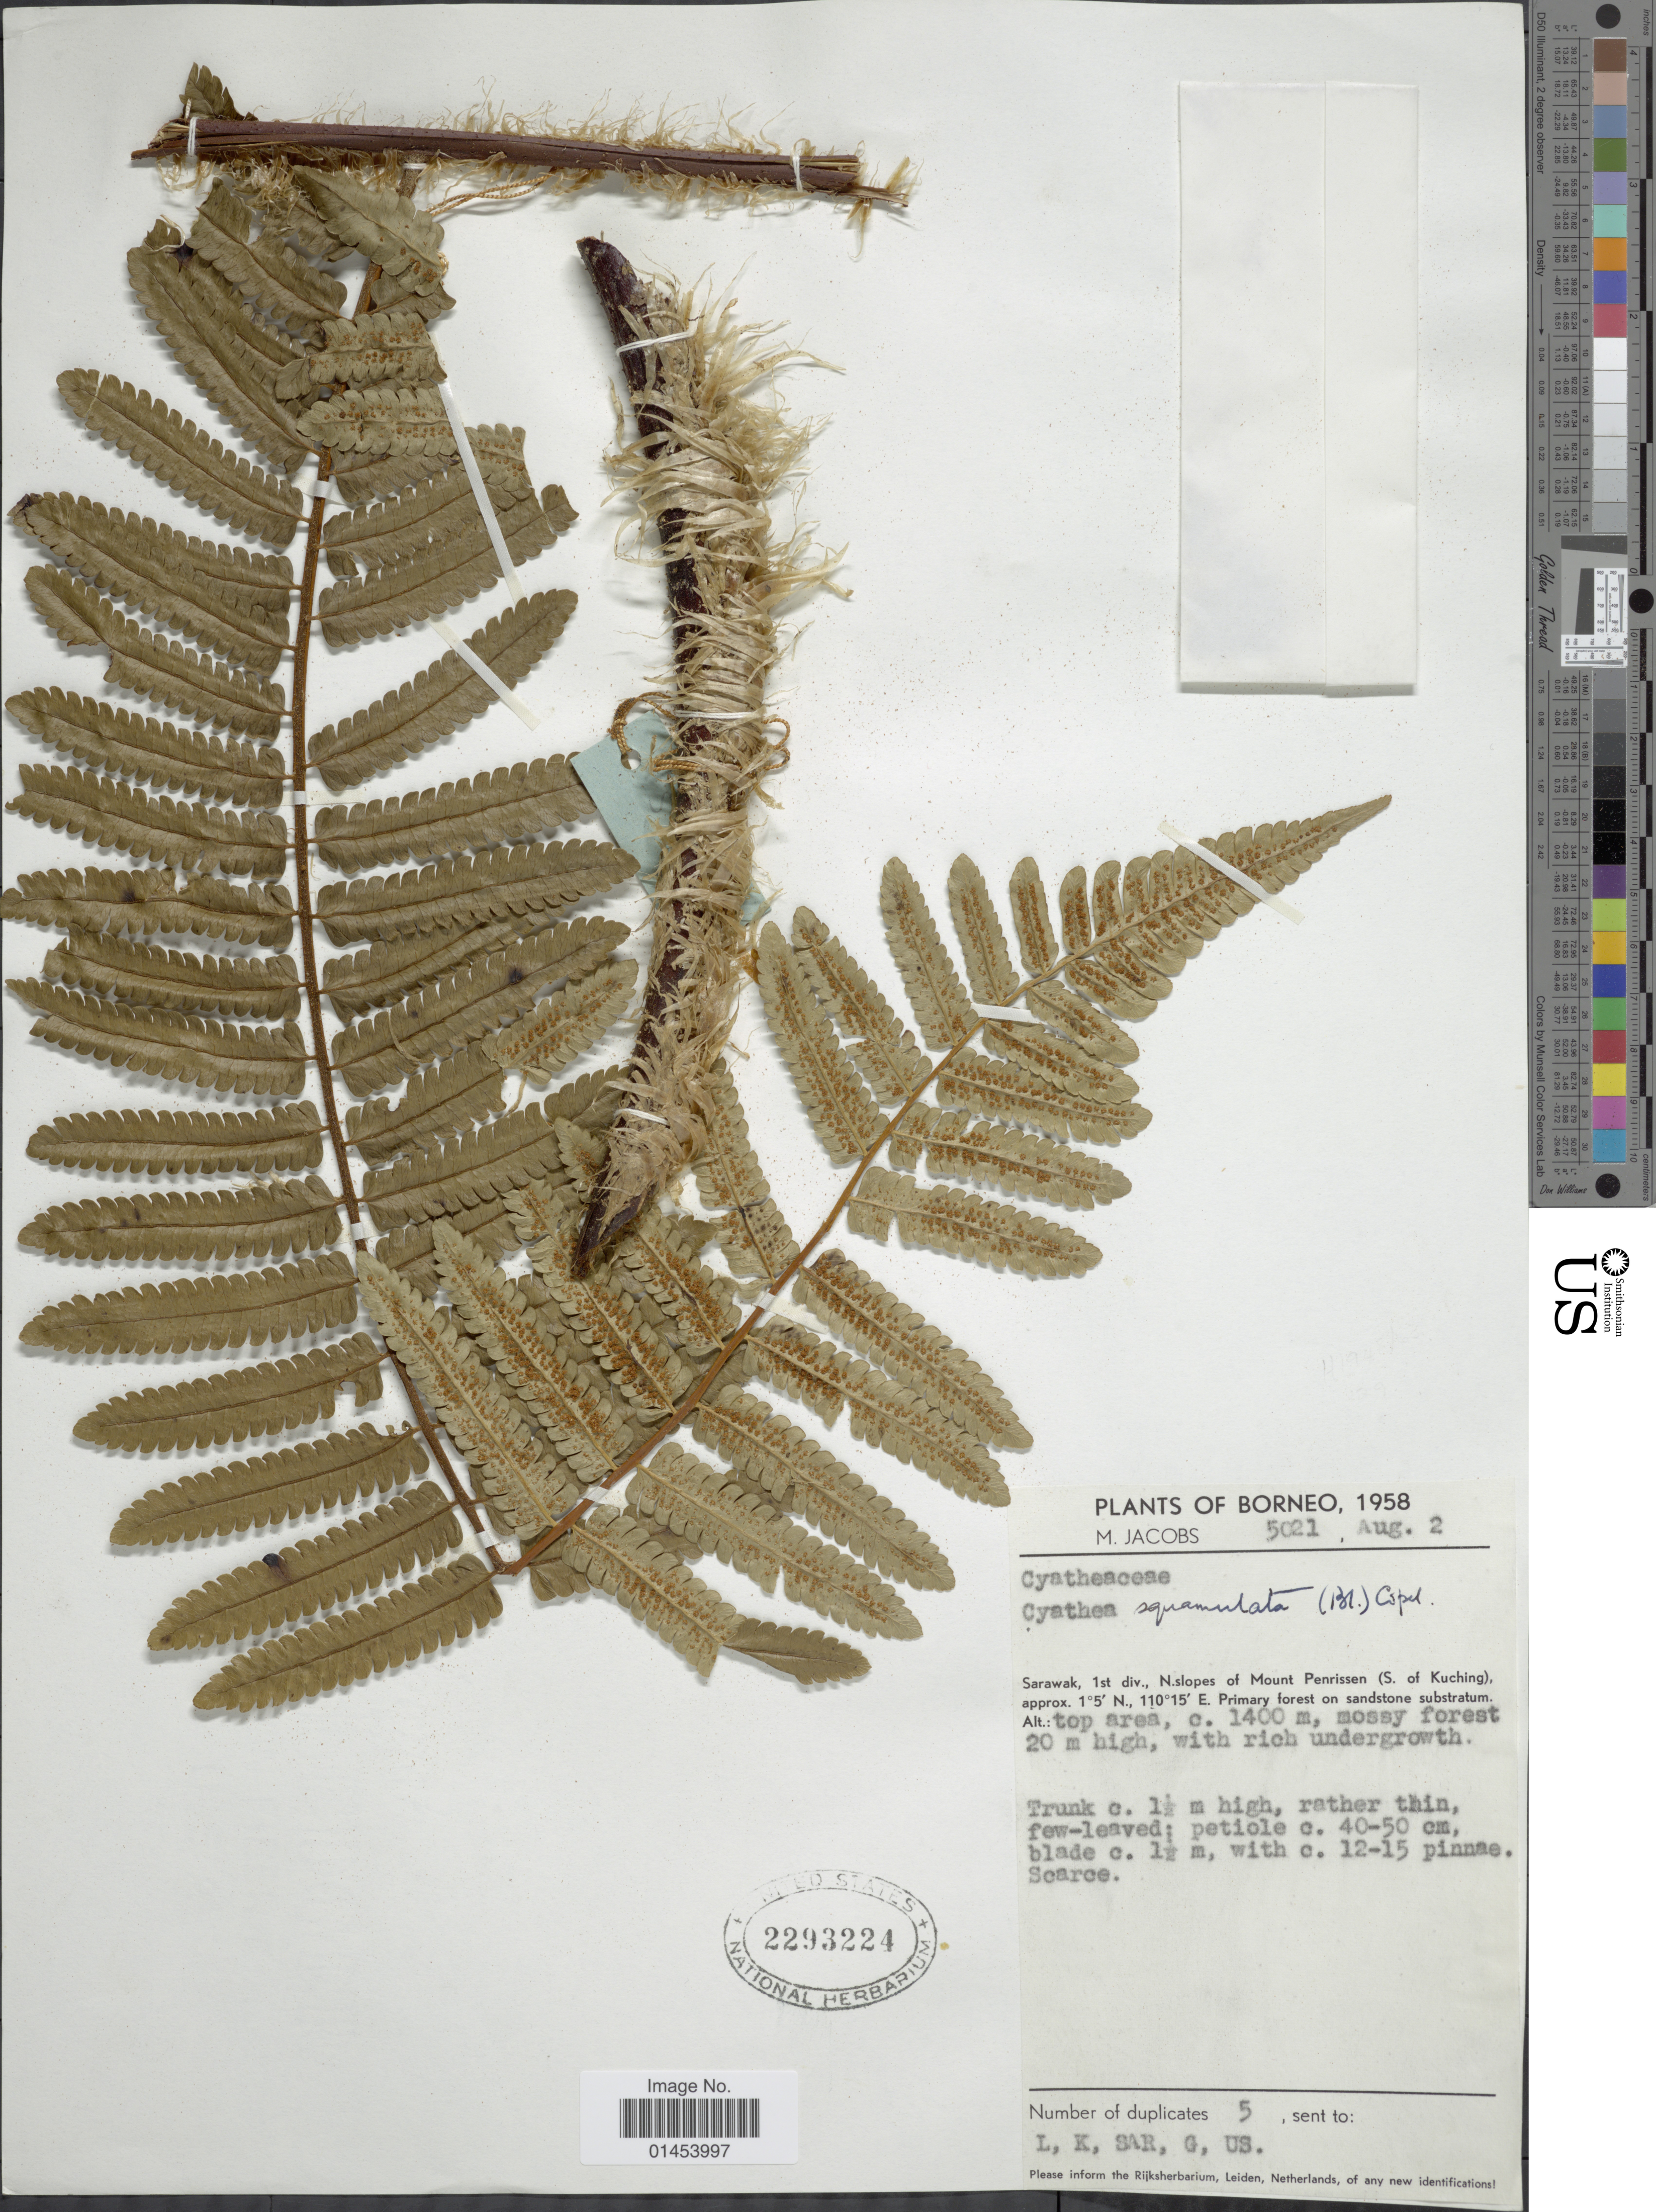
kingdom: Plantae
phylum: Tracheophyta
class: Polypodiopsida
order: Cyatheales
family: Cyatheaceae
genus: Cyathea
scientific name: Cyathea squamulata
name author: (Blume) Copel.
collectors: M. Jacobs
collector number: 5021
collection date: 1958-08-02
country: Malaysia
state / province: Sarawak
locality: Borneo.1st div., N. slopes of Mount Penrissen (S. of Kuching)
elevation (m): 1400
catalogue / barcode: US 2293224